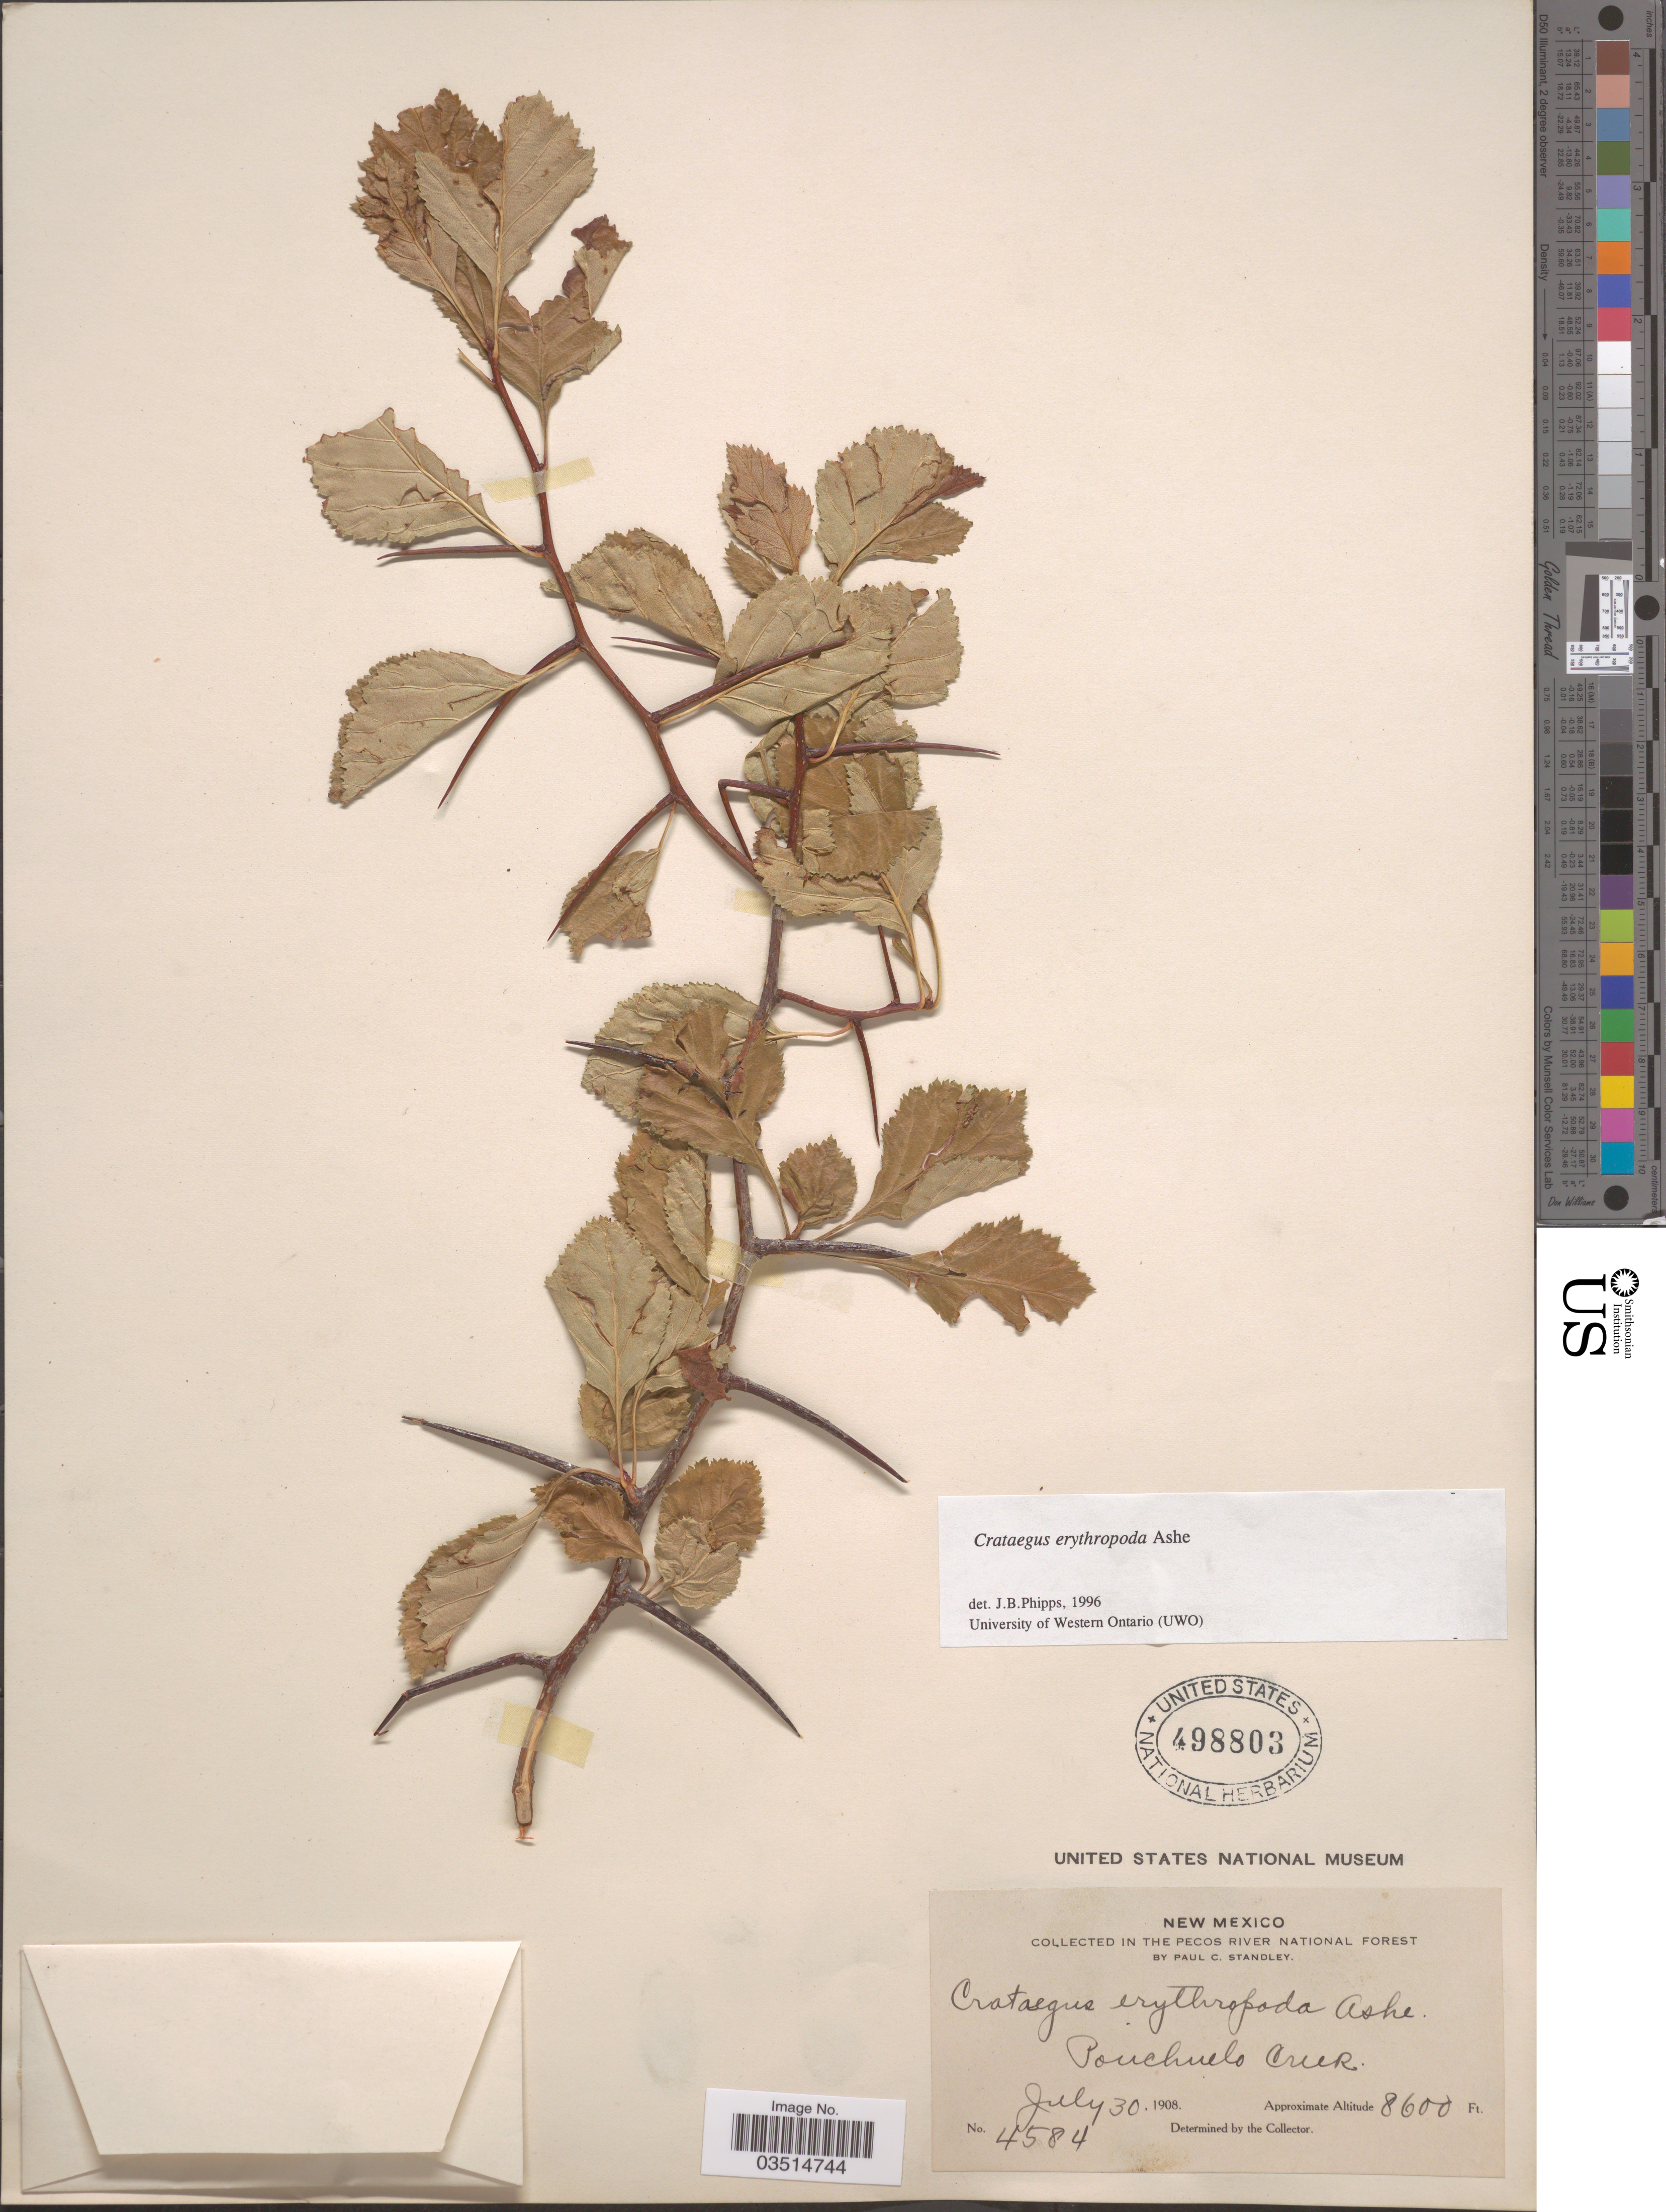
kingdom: Plantae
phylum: Tracheophyta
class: Magnoliopsida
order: Rosales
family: Rosaceae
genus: Crataegus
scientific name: Crataegus erythropoda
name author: Ashe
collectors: P. C. Standley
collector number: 4584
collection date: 1908-07-30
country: United States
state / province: New Mexico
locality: The Pecos River National Forest. Ponchuelo Creek.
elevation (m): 2621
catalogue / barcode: US 498803